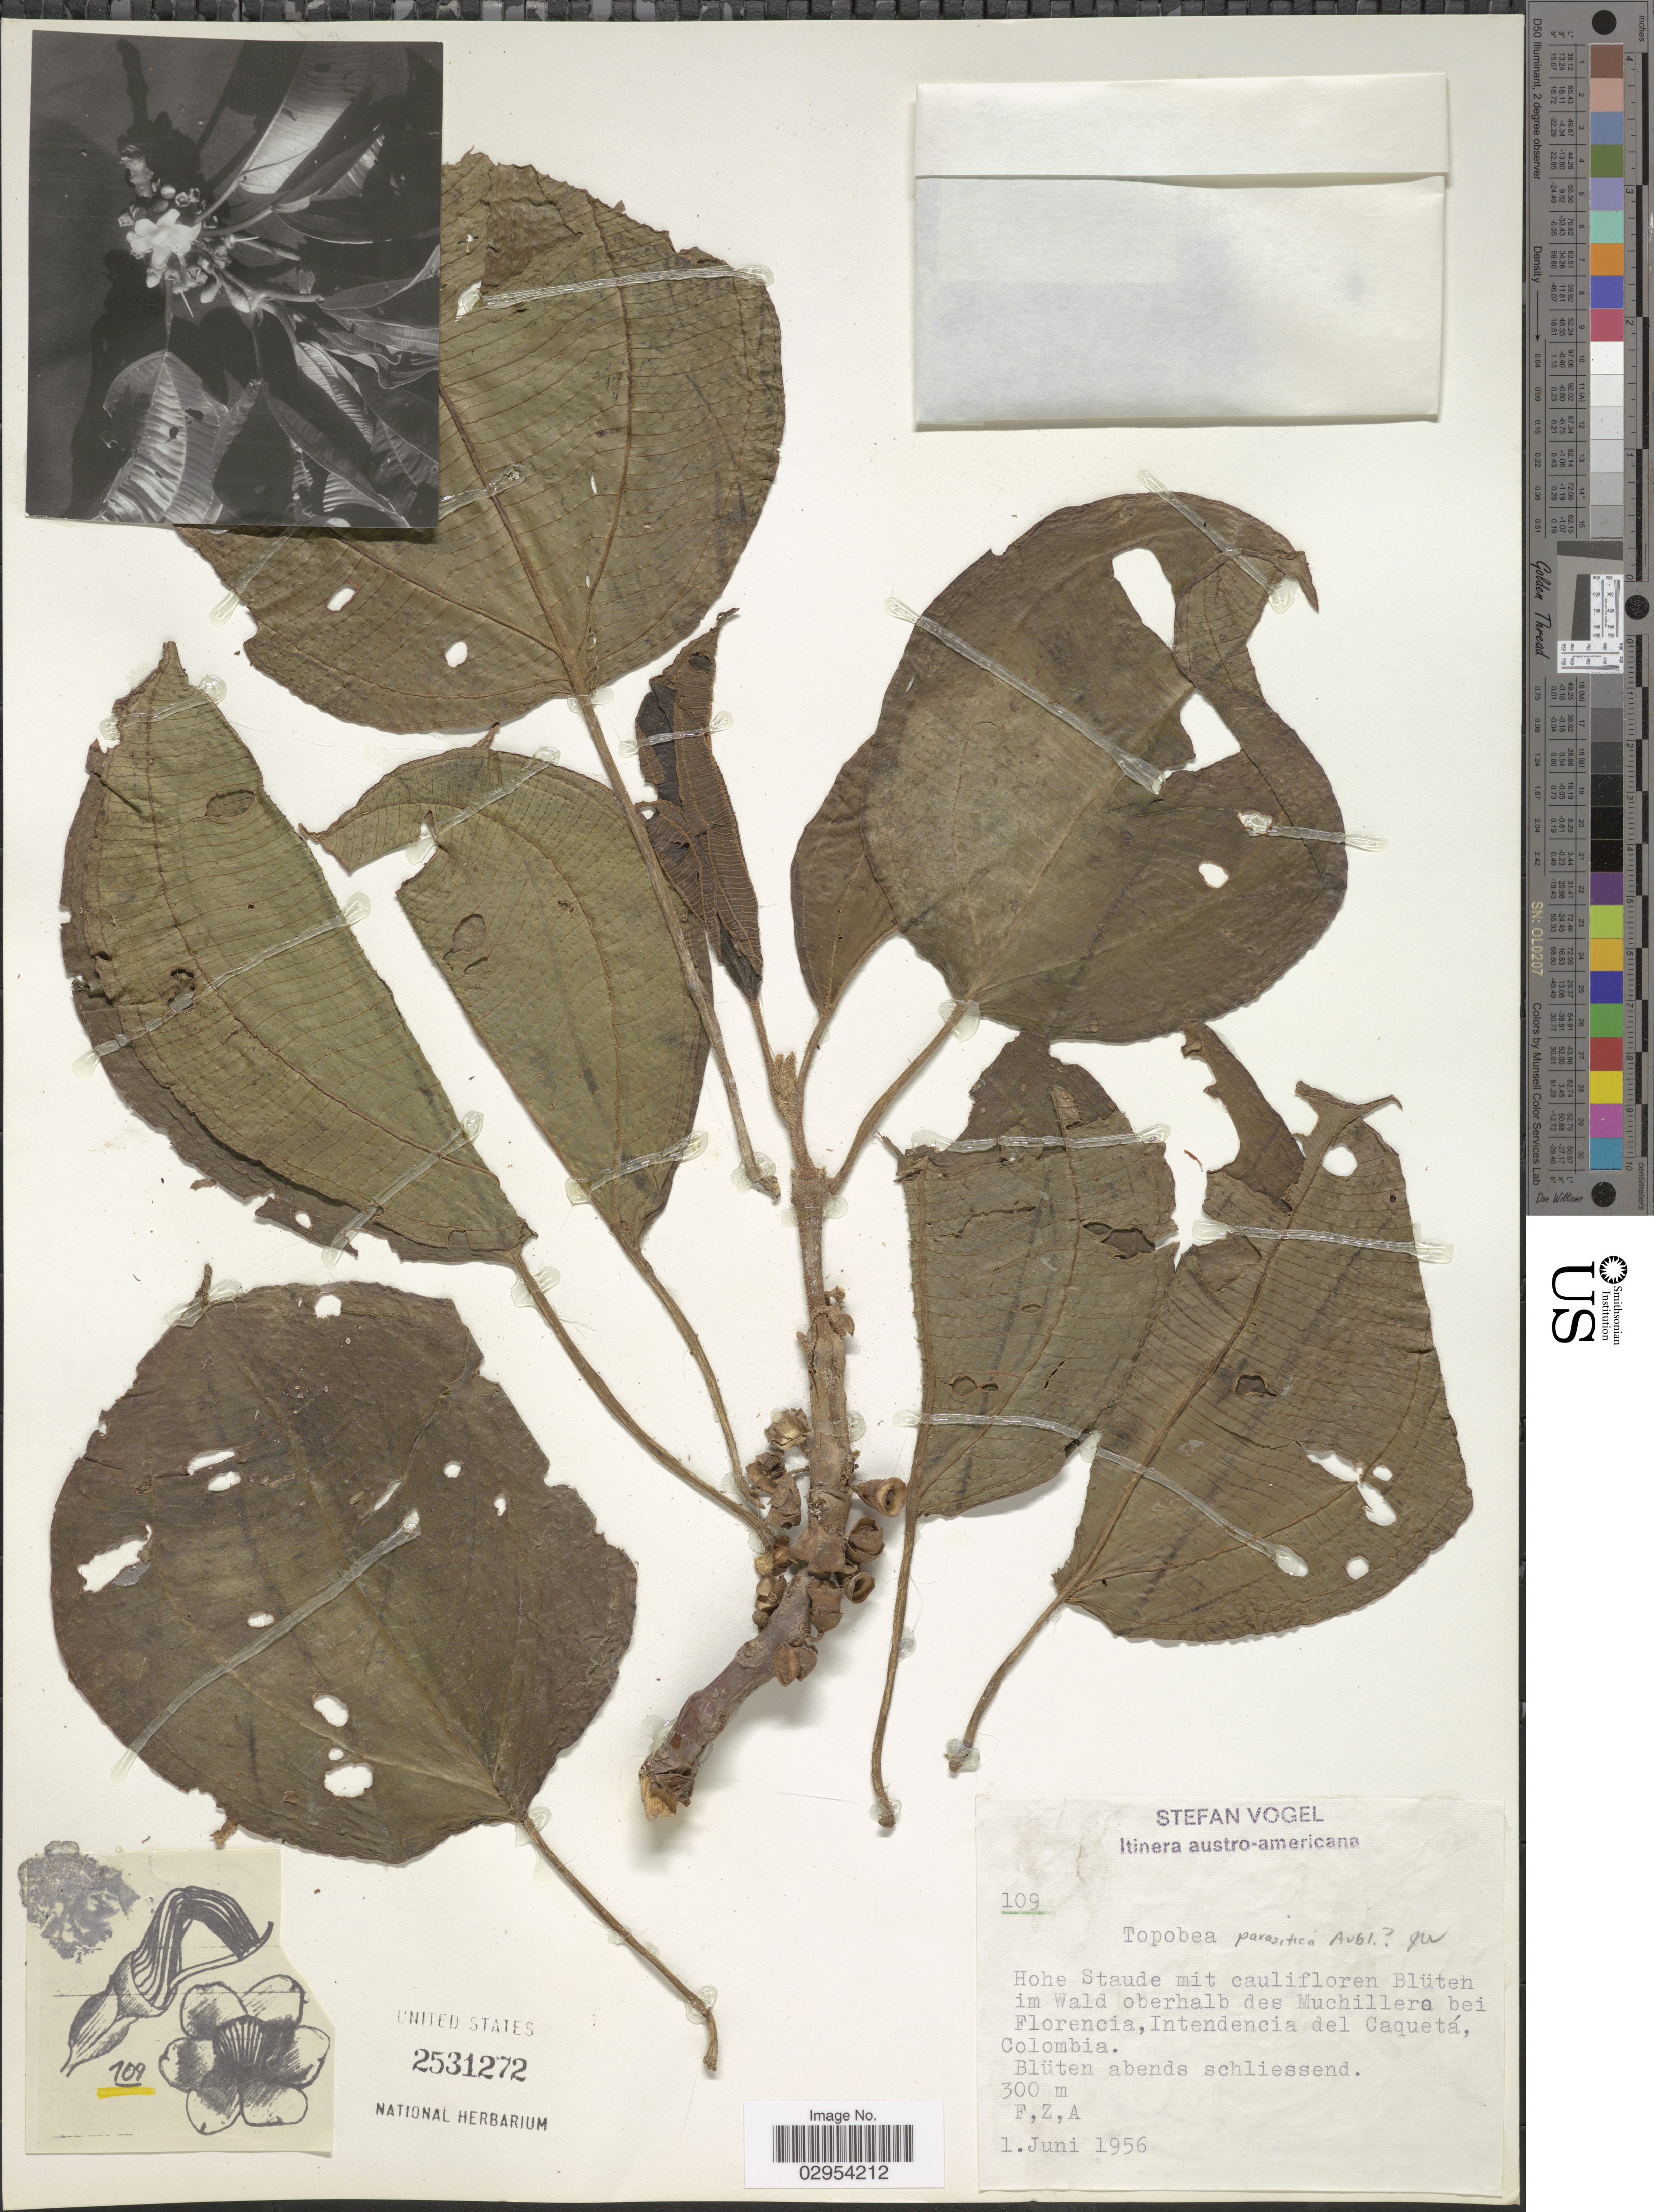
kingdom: Plantae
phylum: Tracheophyta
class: Magnoliopsida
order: Myrtales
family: Melastomataceae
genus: Topobea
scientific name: Topobea parasitica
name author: Aubl.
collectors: S. Vogel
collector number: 109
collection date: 1956-06-01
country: Colombia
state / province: Caquetá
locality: Itinera austro-americana, Wald oberhalb des Muchillera [interpreted] bei Florencia, Intendencia del Caquetá.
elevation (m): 300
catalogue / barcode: US 2531272